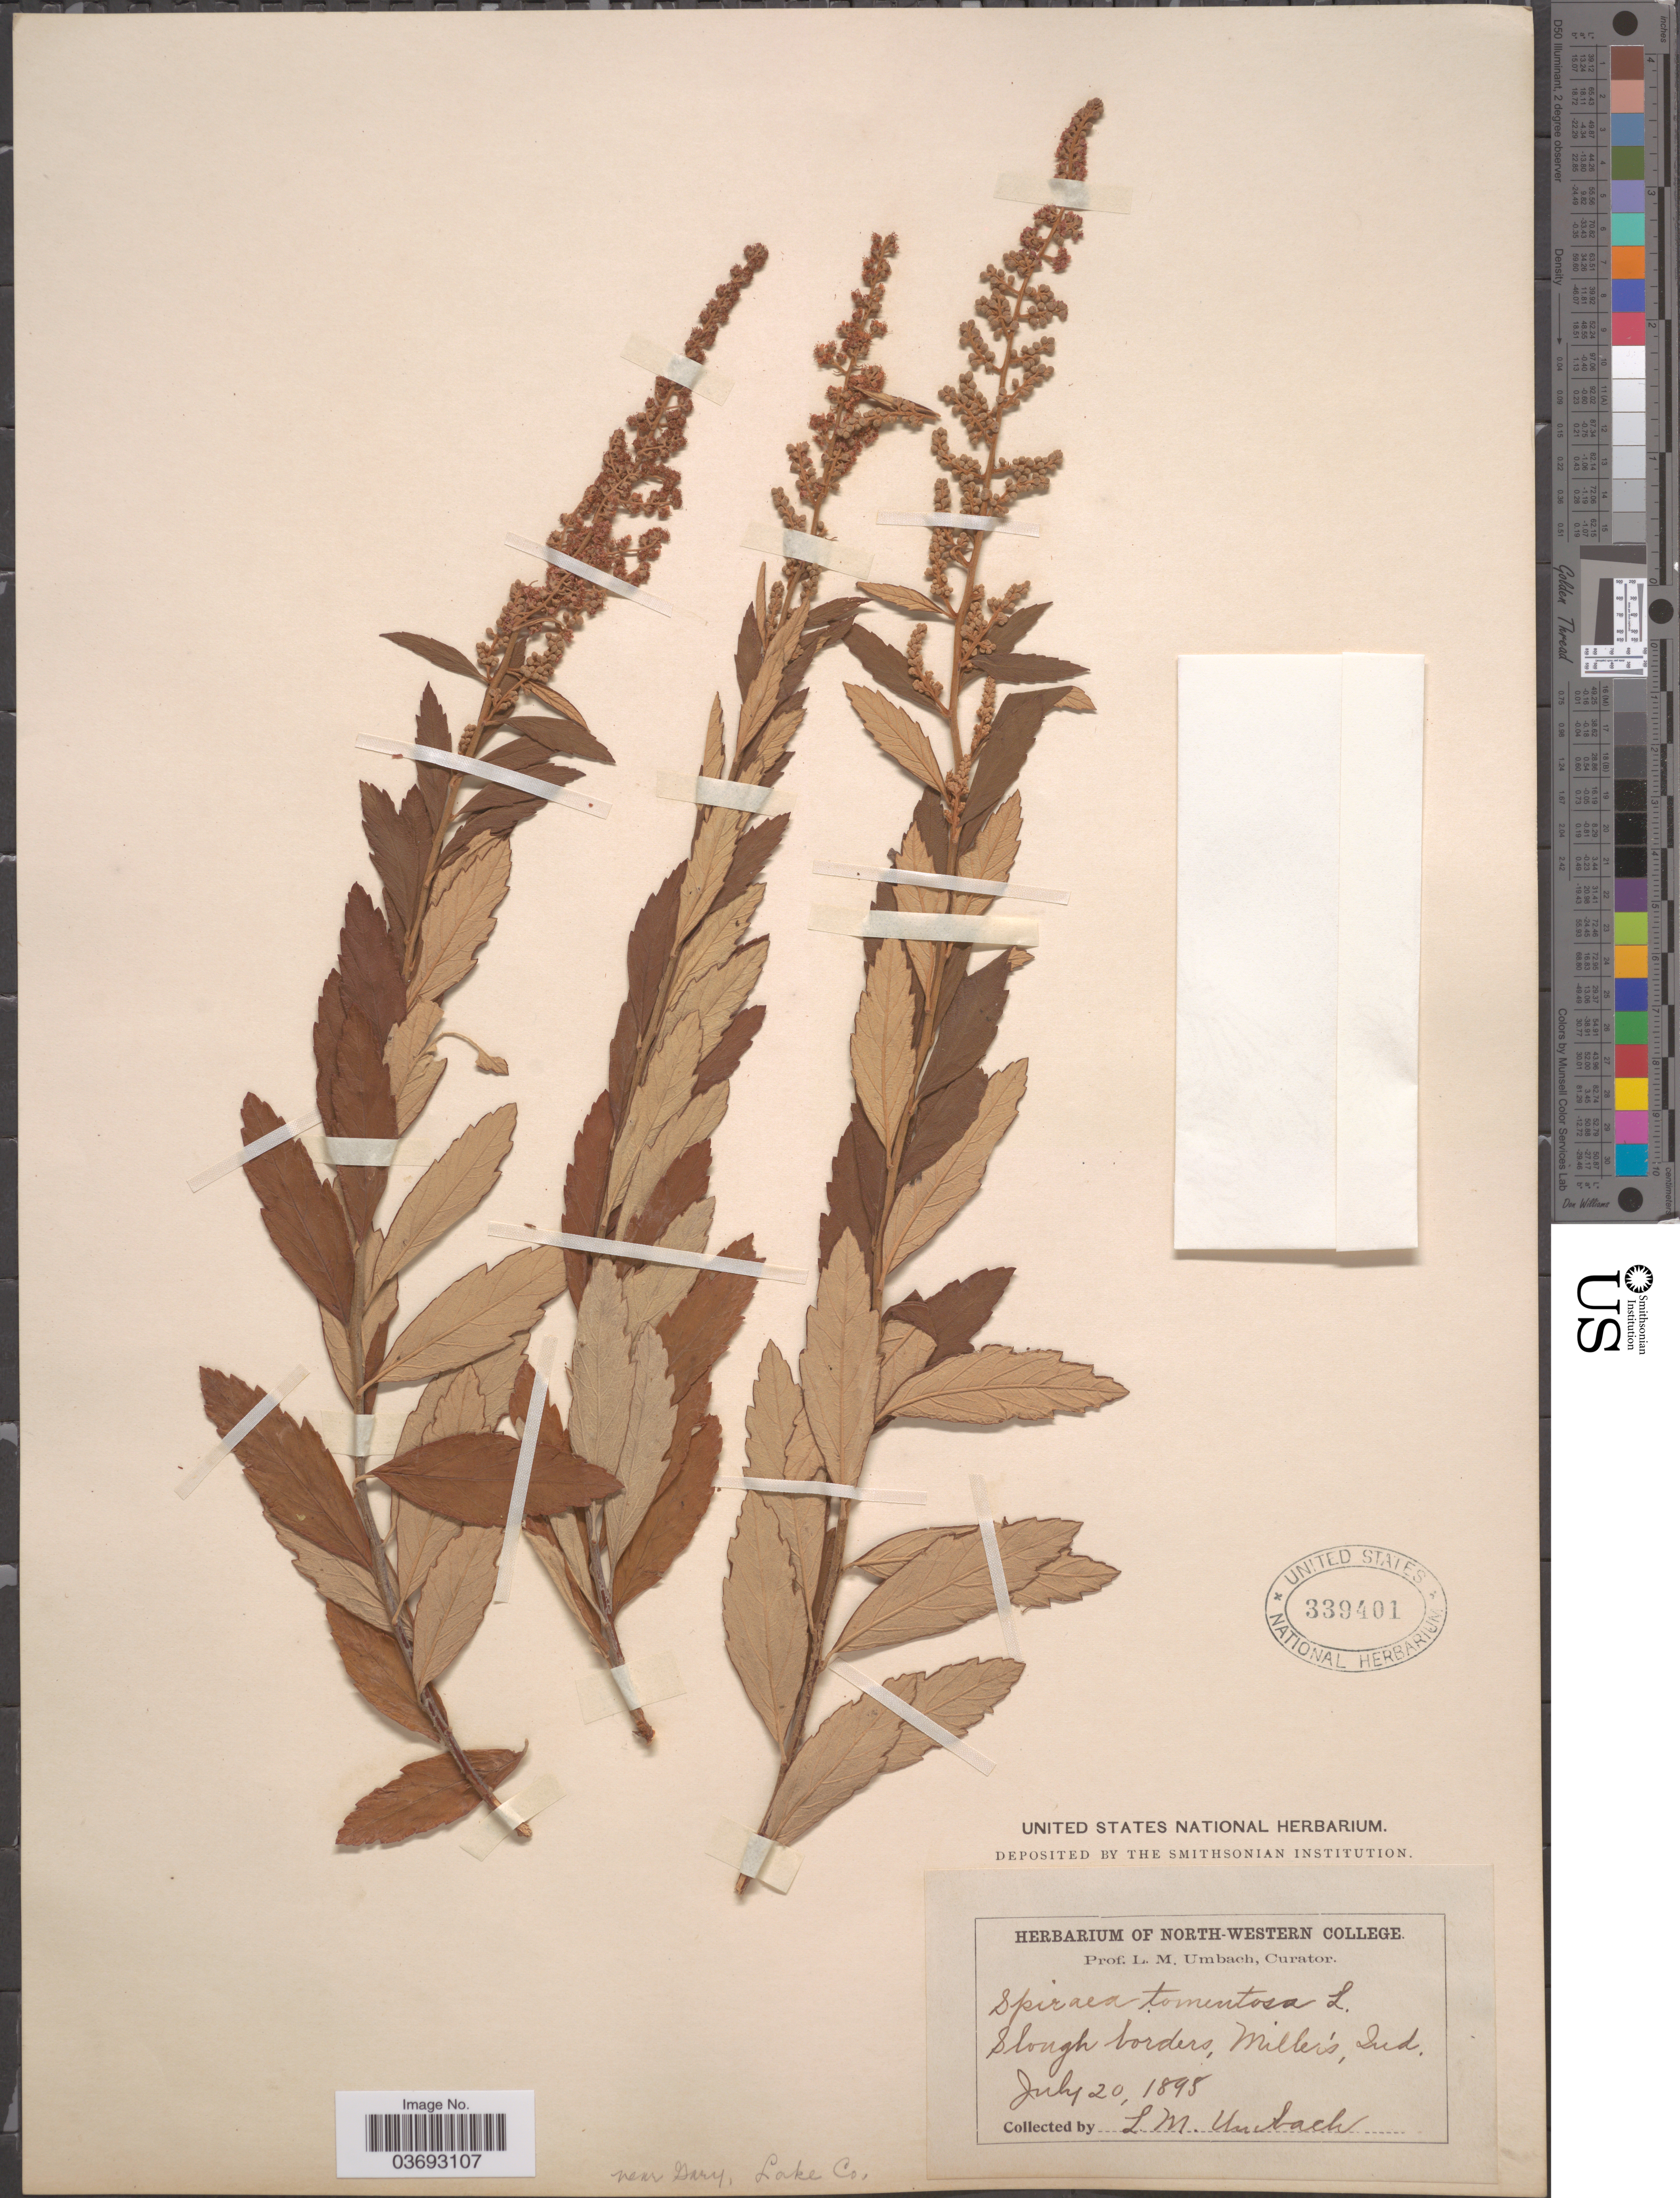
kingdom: Plantae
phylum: Tracheophyta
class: Magnoliopsida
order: Rosales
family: Rosaceae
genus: Spiraea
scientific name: Spiraea tomentosa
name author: L.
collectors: L. M. Umbach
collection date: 1895-07-20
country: United States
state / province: Indiana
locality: Slough borders, Miller's. Near Dary, Lake Co.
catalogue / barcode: US 339401